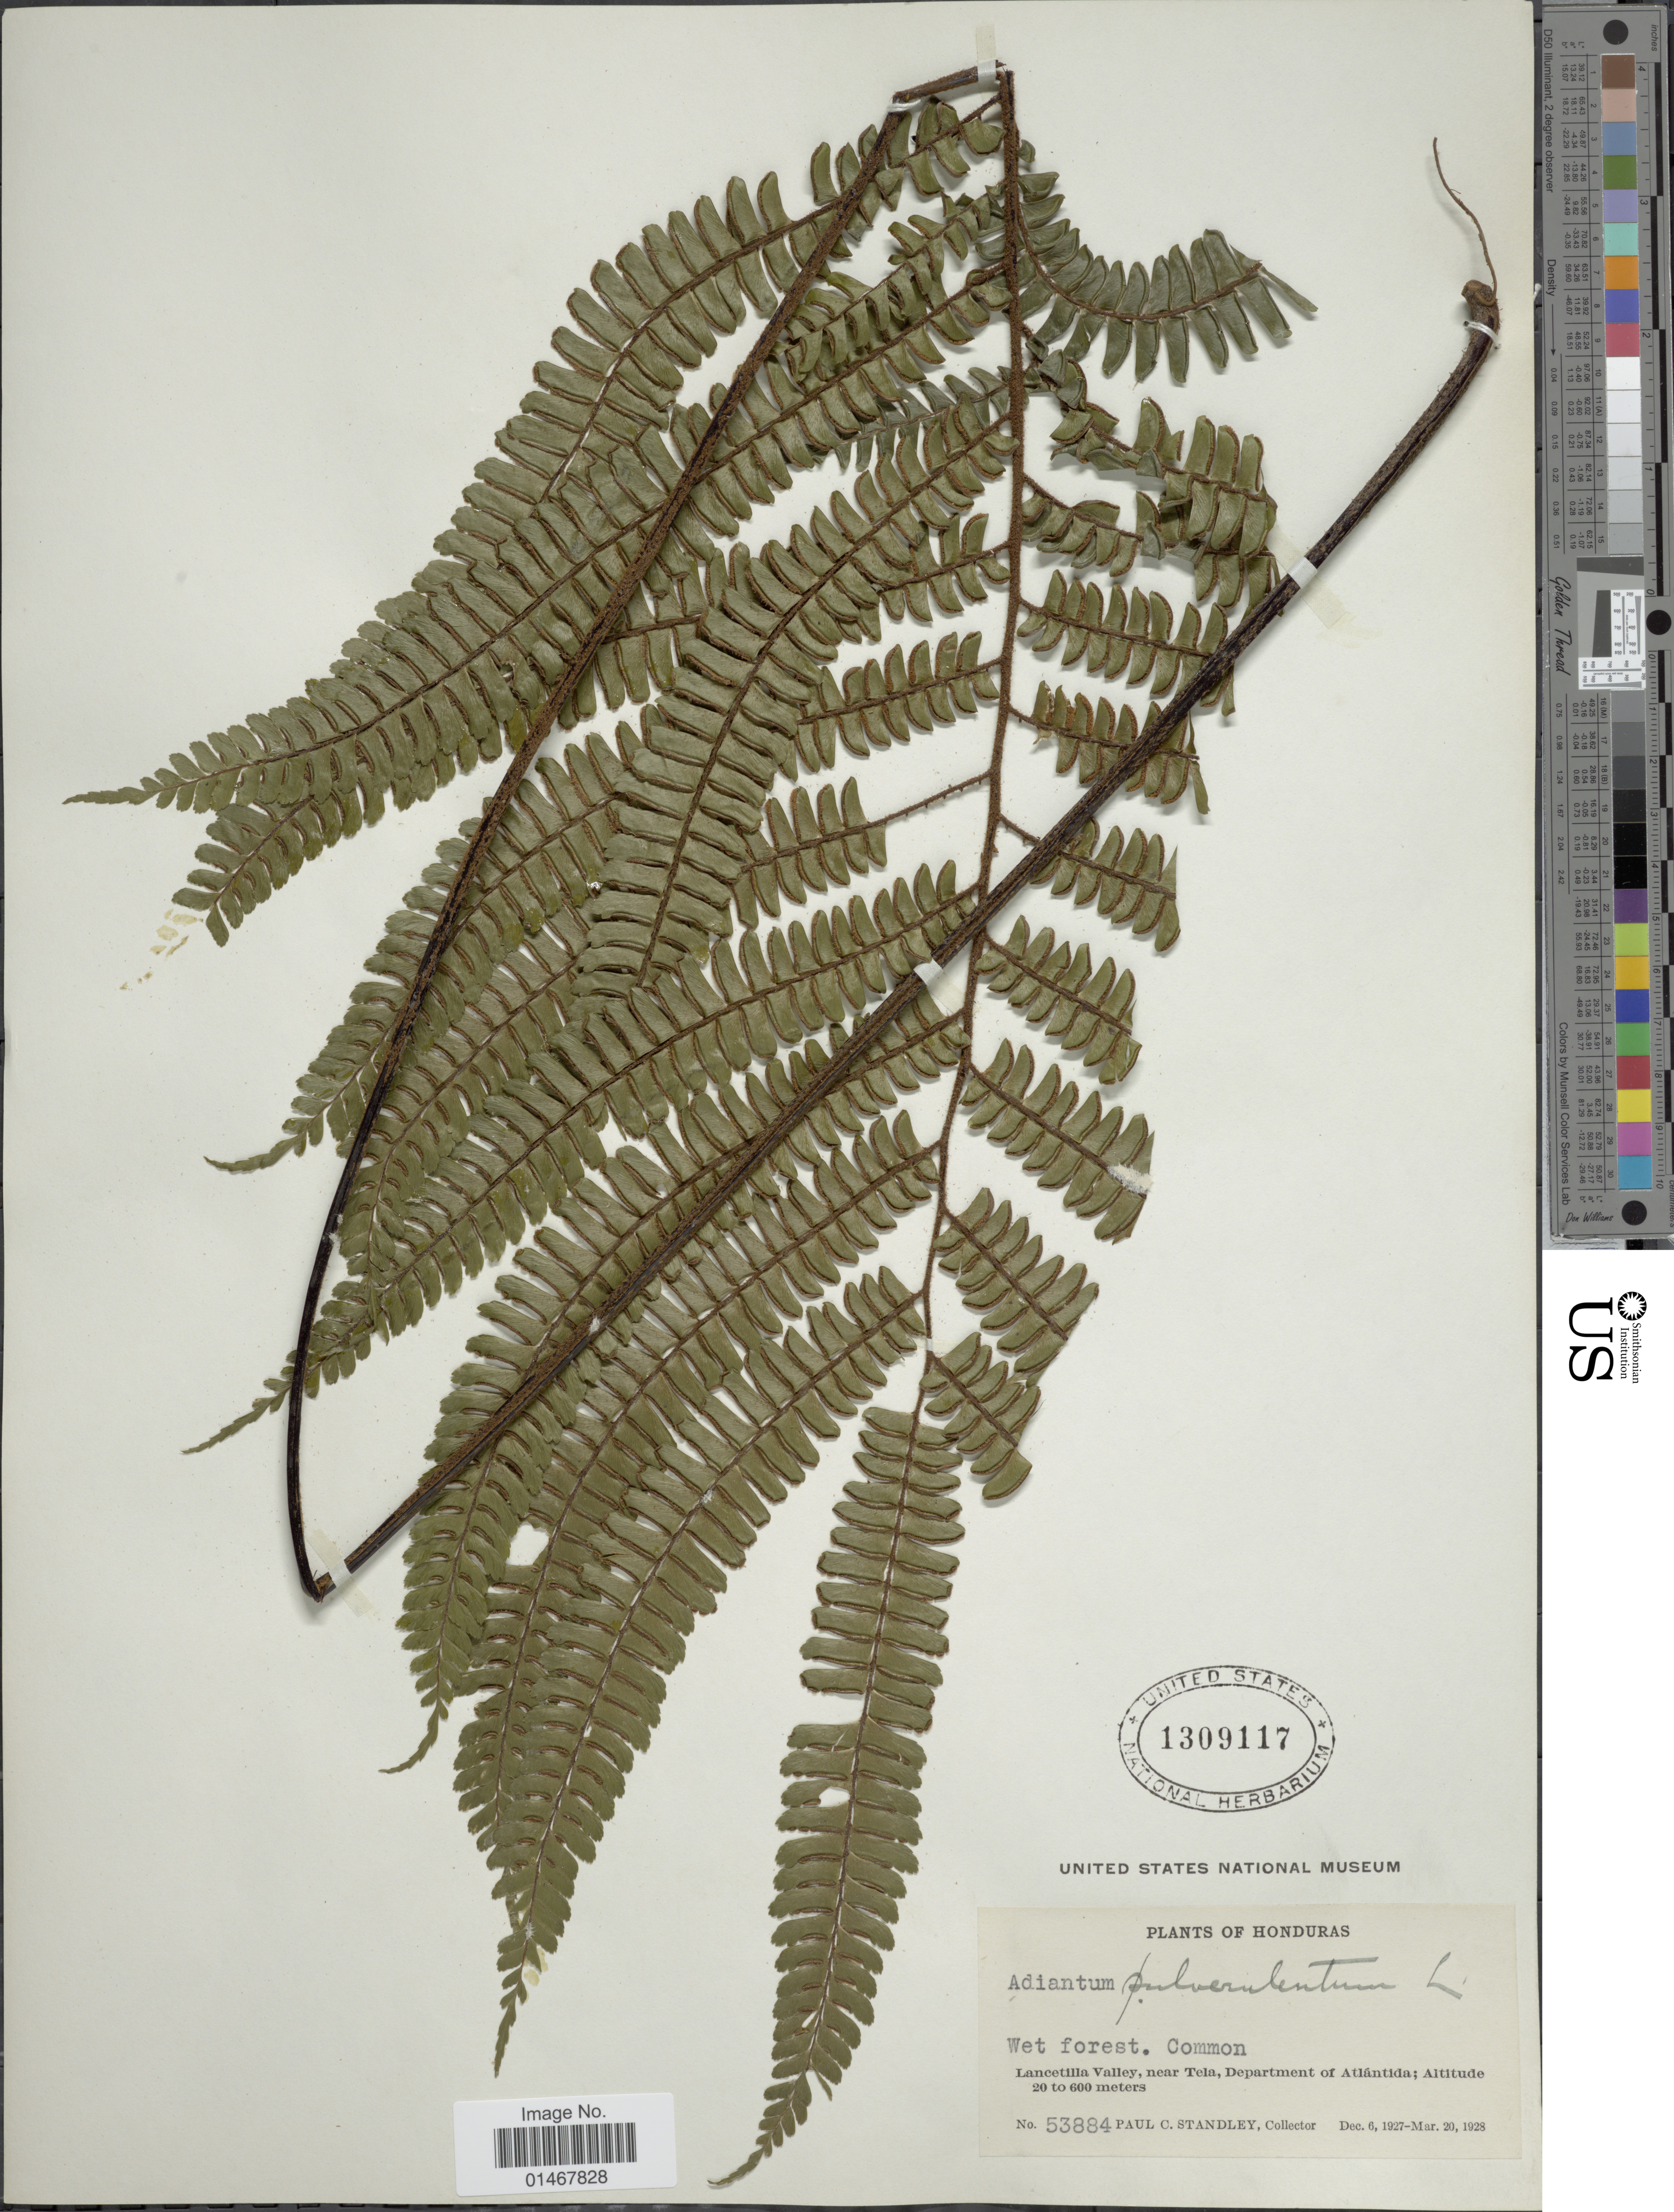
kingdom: Plantae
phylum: Tracheophyta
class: Polypodiopsida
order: Polypodiales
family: Pteridaceae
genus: Adiantum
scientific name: Adiantum pulverulentum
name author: L.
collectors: P. C. Standley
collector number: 53884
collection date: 1927-12-06/1928-03-20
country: Honduras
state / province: Atlántida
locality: Lancetilla Valley, near Tela, Department of Atlántida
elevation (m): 20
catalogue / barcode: US 1309117